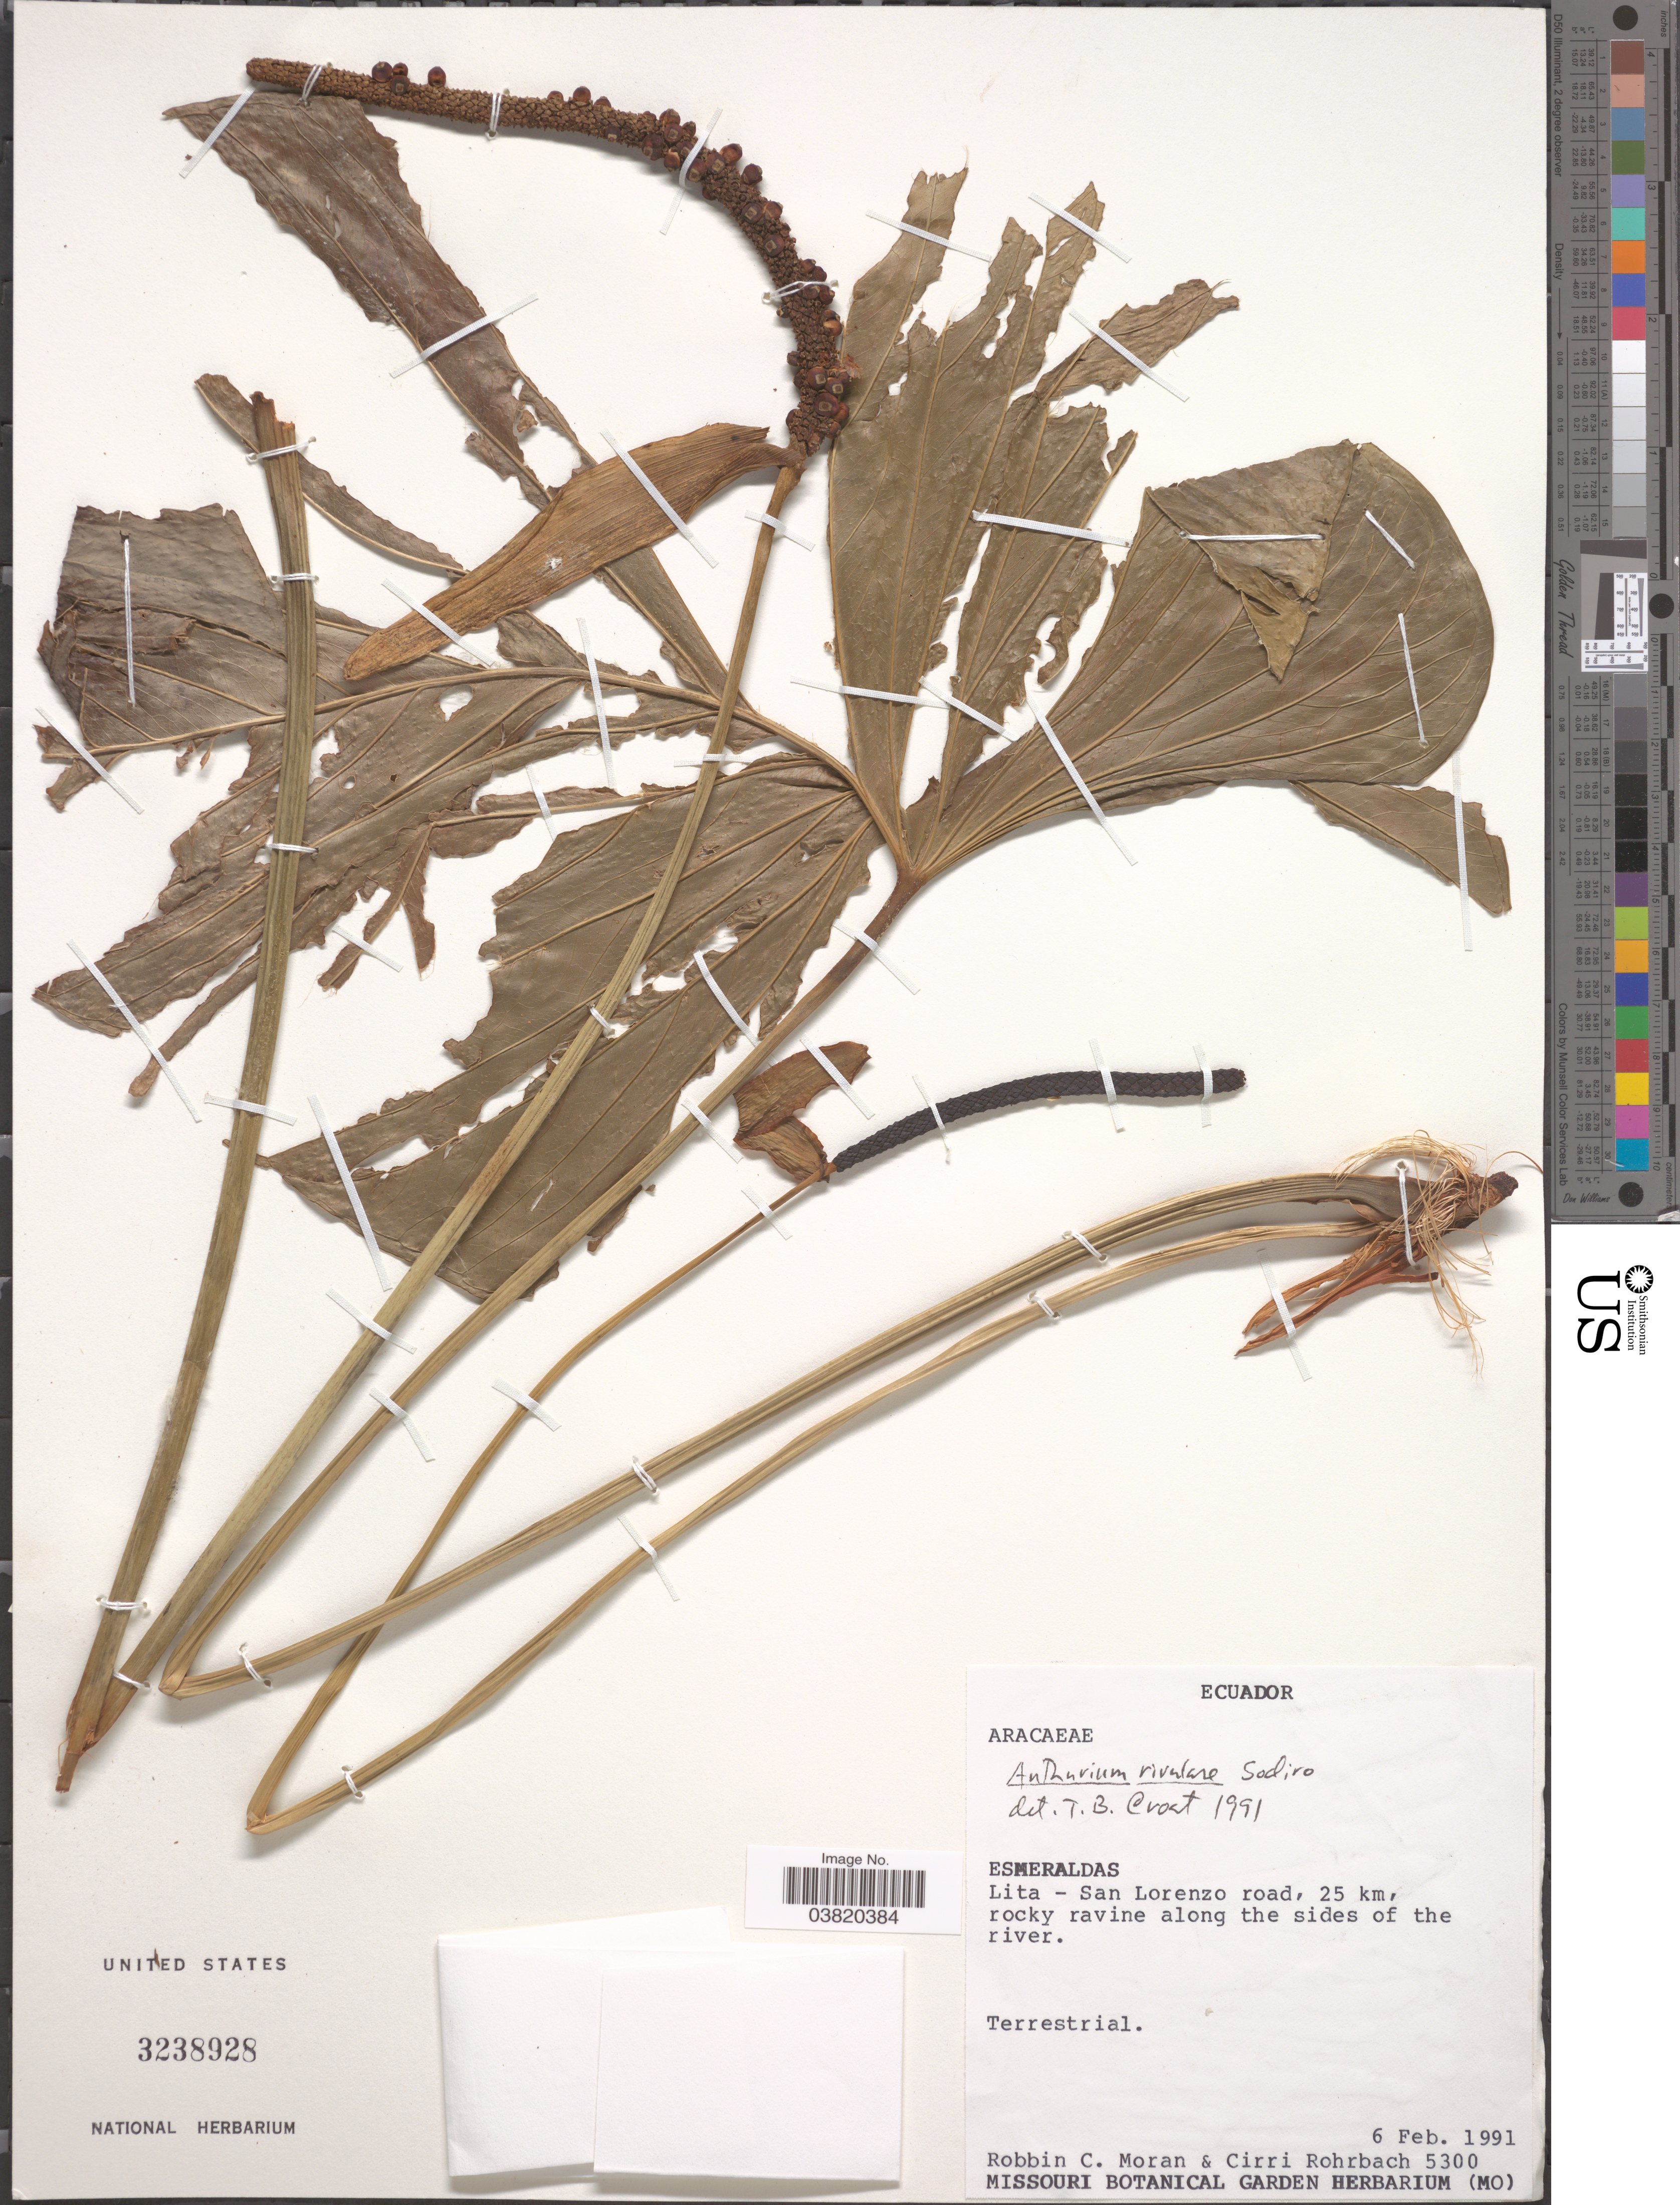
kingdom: Plantae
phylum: Tracheophyta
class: Liliopsida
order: Alismatales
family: Araceae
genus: Anthurium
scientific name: Anthurium rivulare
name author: Sodiro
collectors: R. C. Moran & C. Rohrbach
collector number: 5300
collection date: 1991-02-06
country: Ecuador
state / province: Esmeraldas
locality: Lita - San Lorenzo road, 25 km, along the sides of the river.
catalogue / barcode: US 3238928